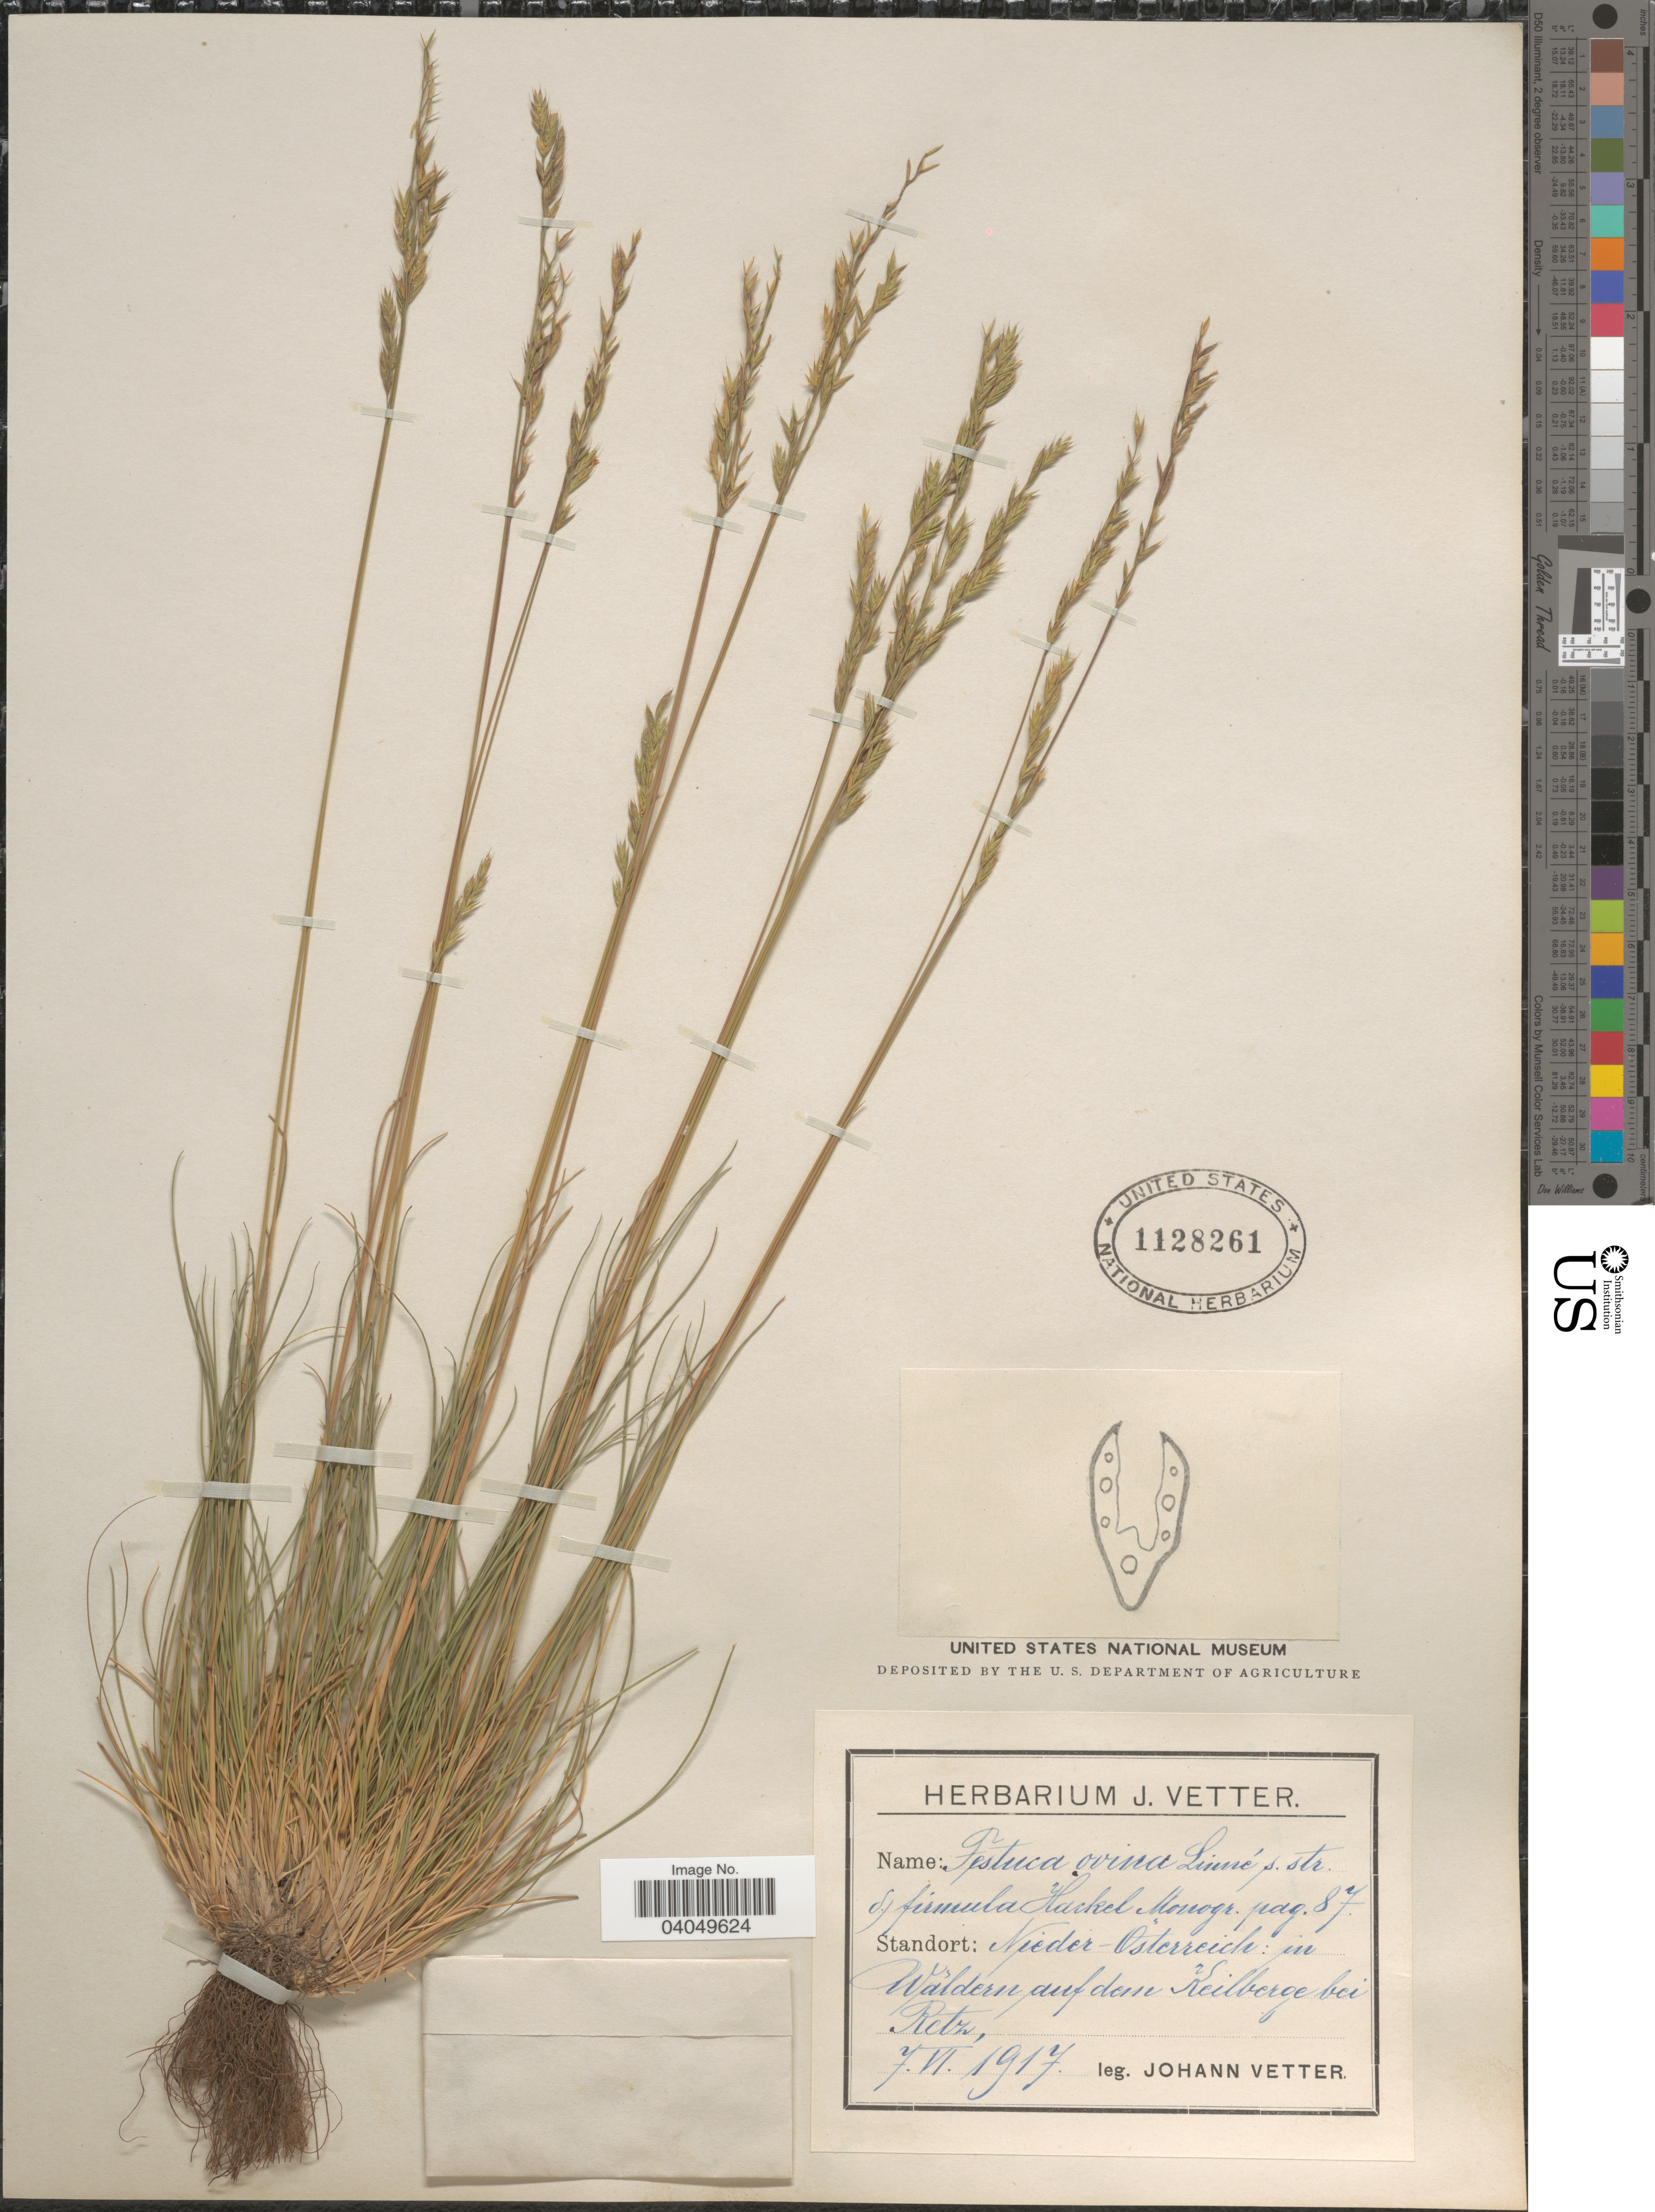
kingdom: Plantae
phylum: Tracheophyta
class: Liliopsida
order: Poales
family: Poaceae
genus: Festuca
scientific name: Festuca ovina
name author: L.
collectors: J. Vetter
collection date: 1917-06-07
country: Austria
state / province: Niederosterreich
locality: Nieder-Osterreich: in Waldern auf dem Keilberge bei Retz.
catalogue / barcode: US 1128261